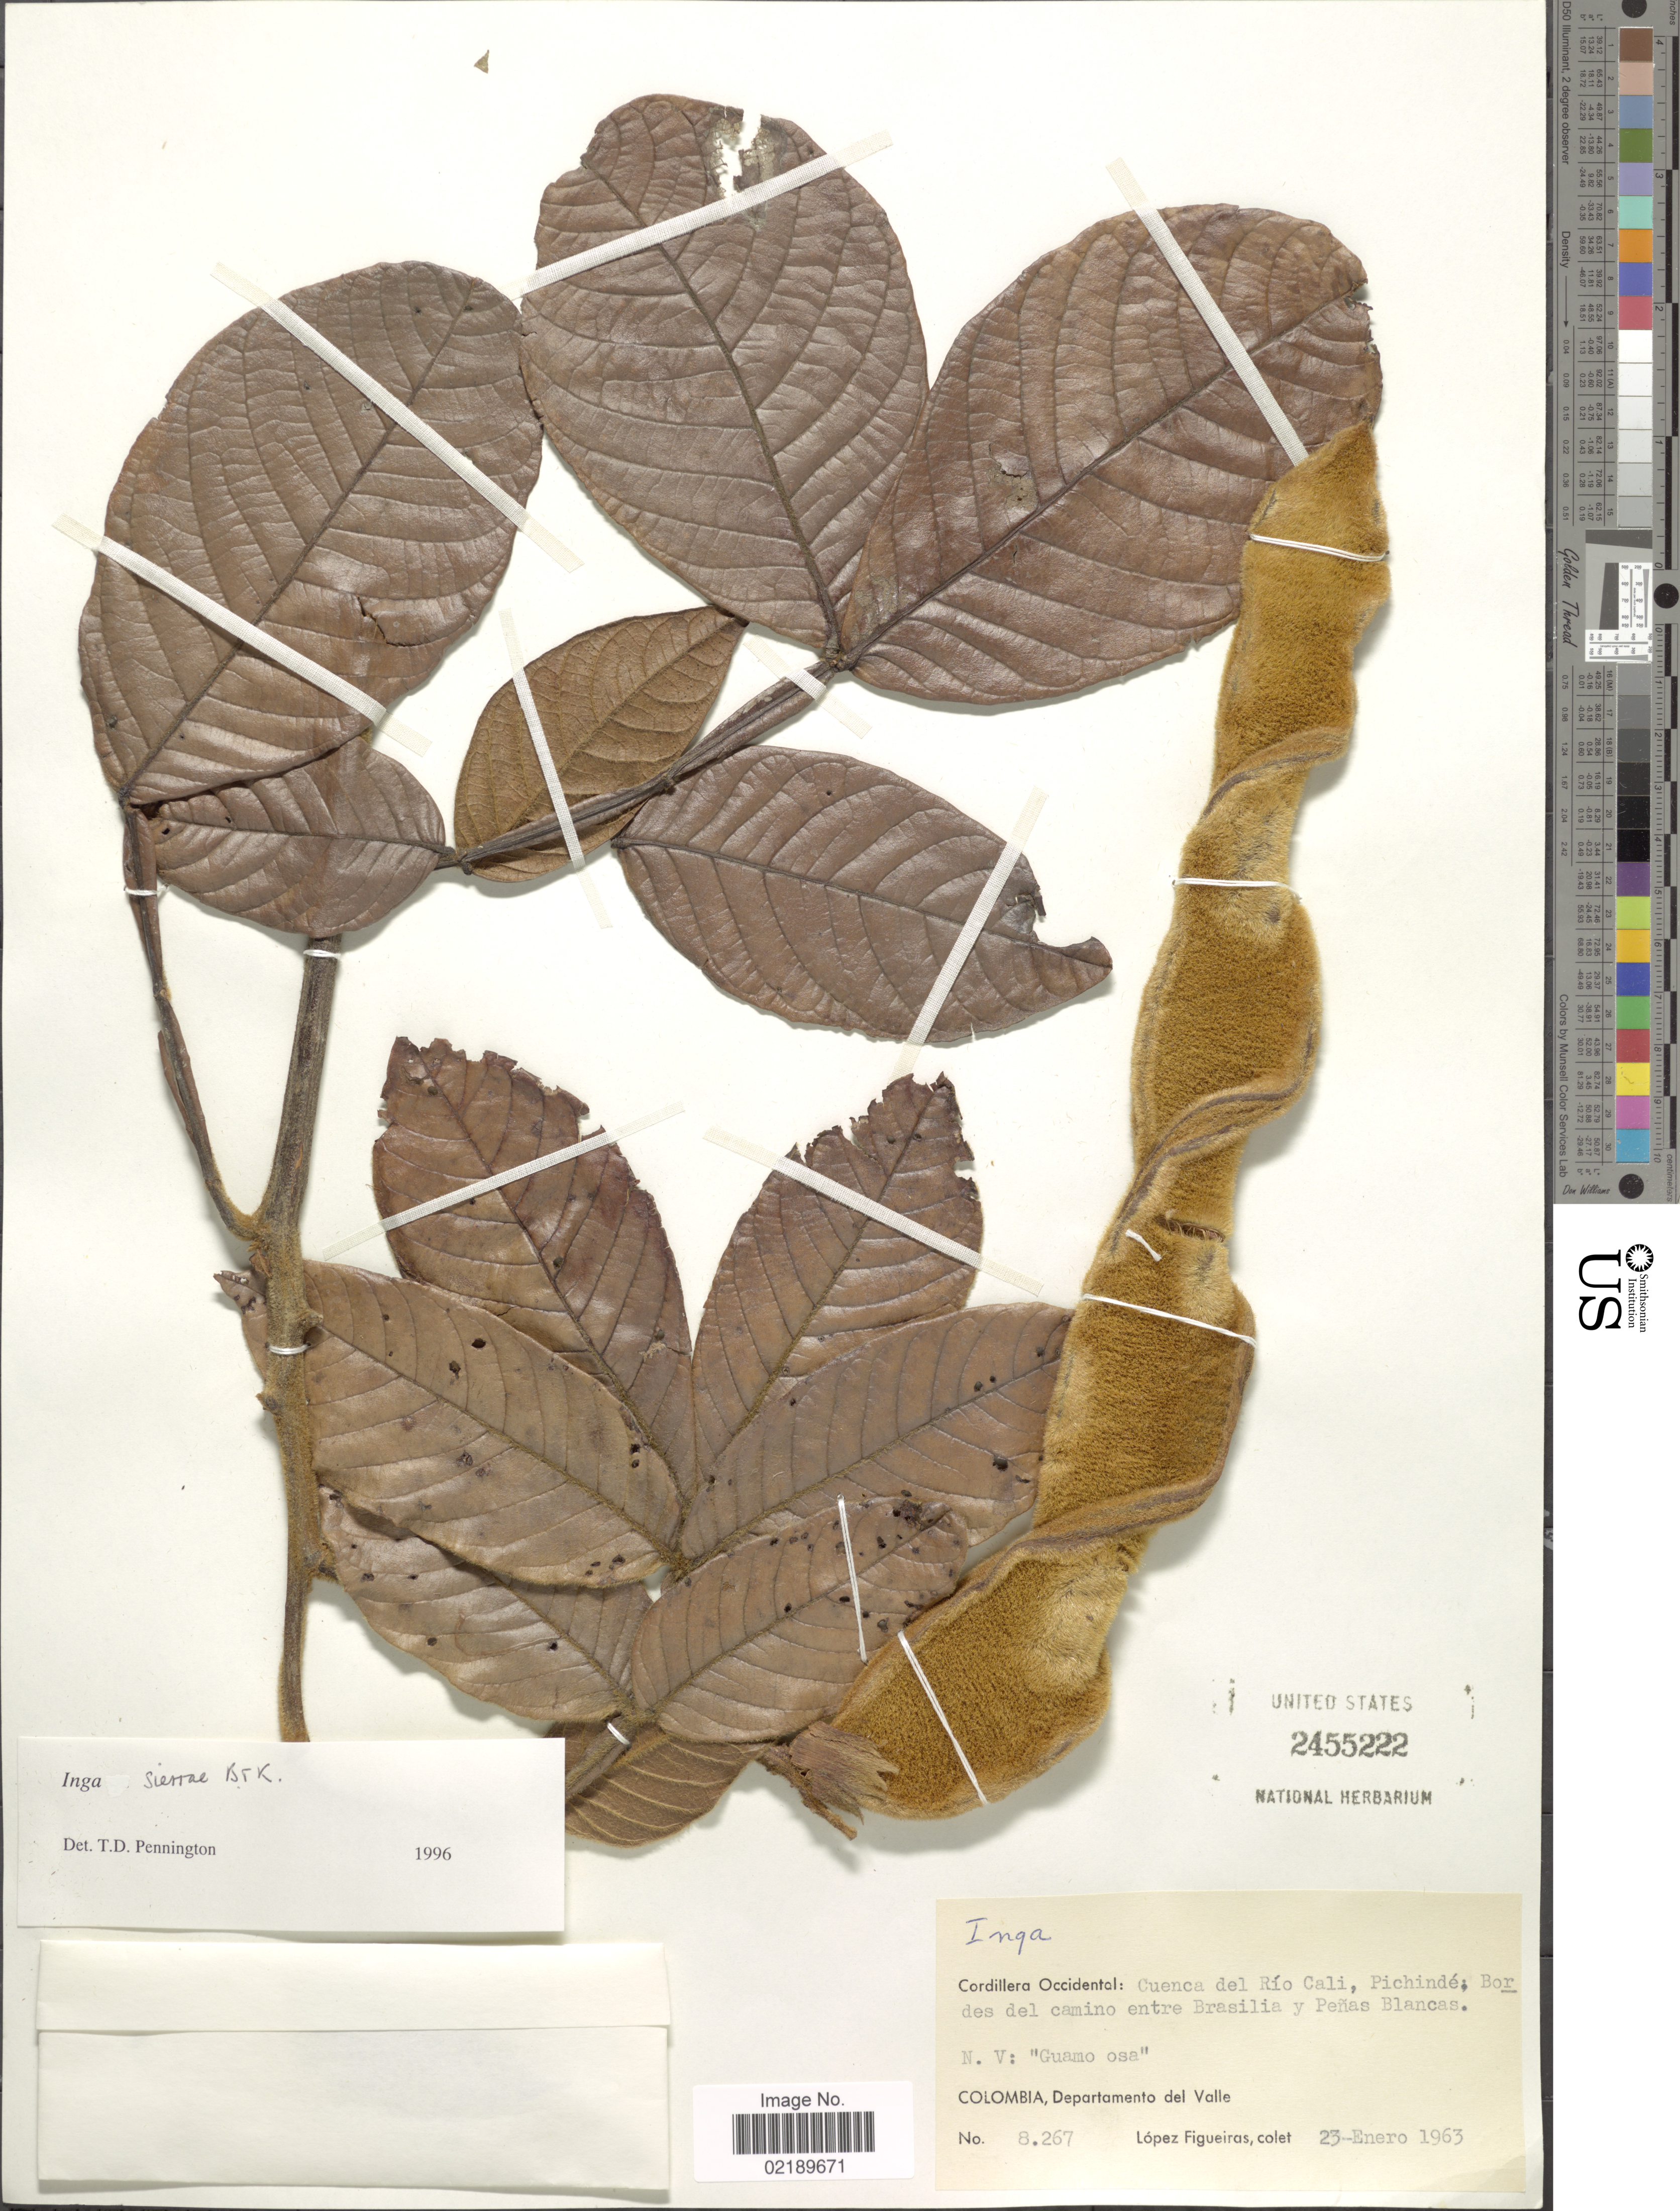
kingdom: Plantae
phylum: Tracheophyta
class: Magnoliopsida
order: Fabales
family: Fabaceae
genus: Inga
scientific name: Inga sierrae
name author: Britton & Killip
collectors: M. López Figueiras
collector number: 8267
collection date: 1963-01-23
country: Colombia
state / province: Valle del Cauca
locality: Cordillera Occidental: Cuenca del Río Cali, Pichindé, Bordes del camino entre Brasilia y Peñas Blancas. Colombia, Departamento del Valle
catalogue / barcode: US 2455222